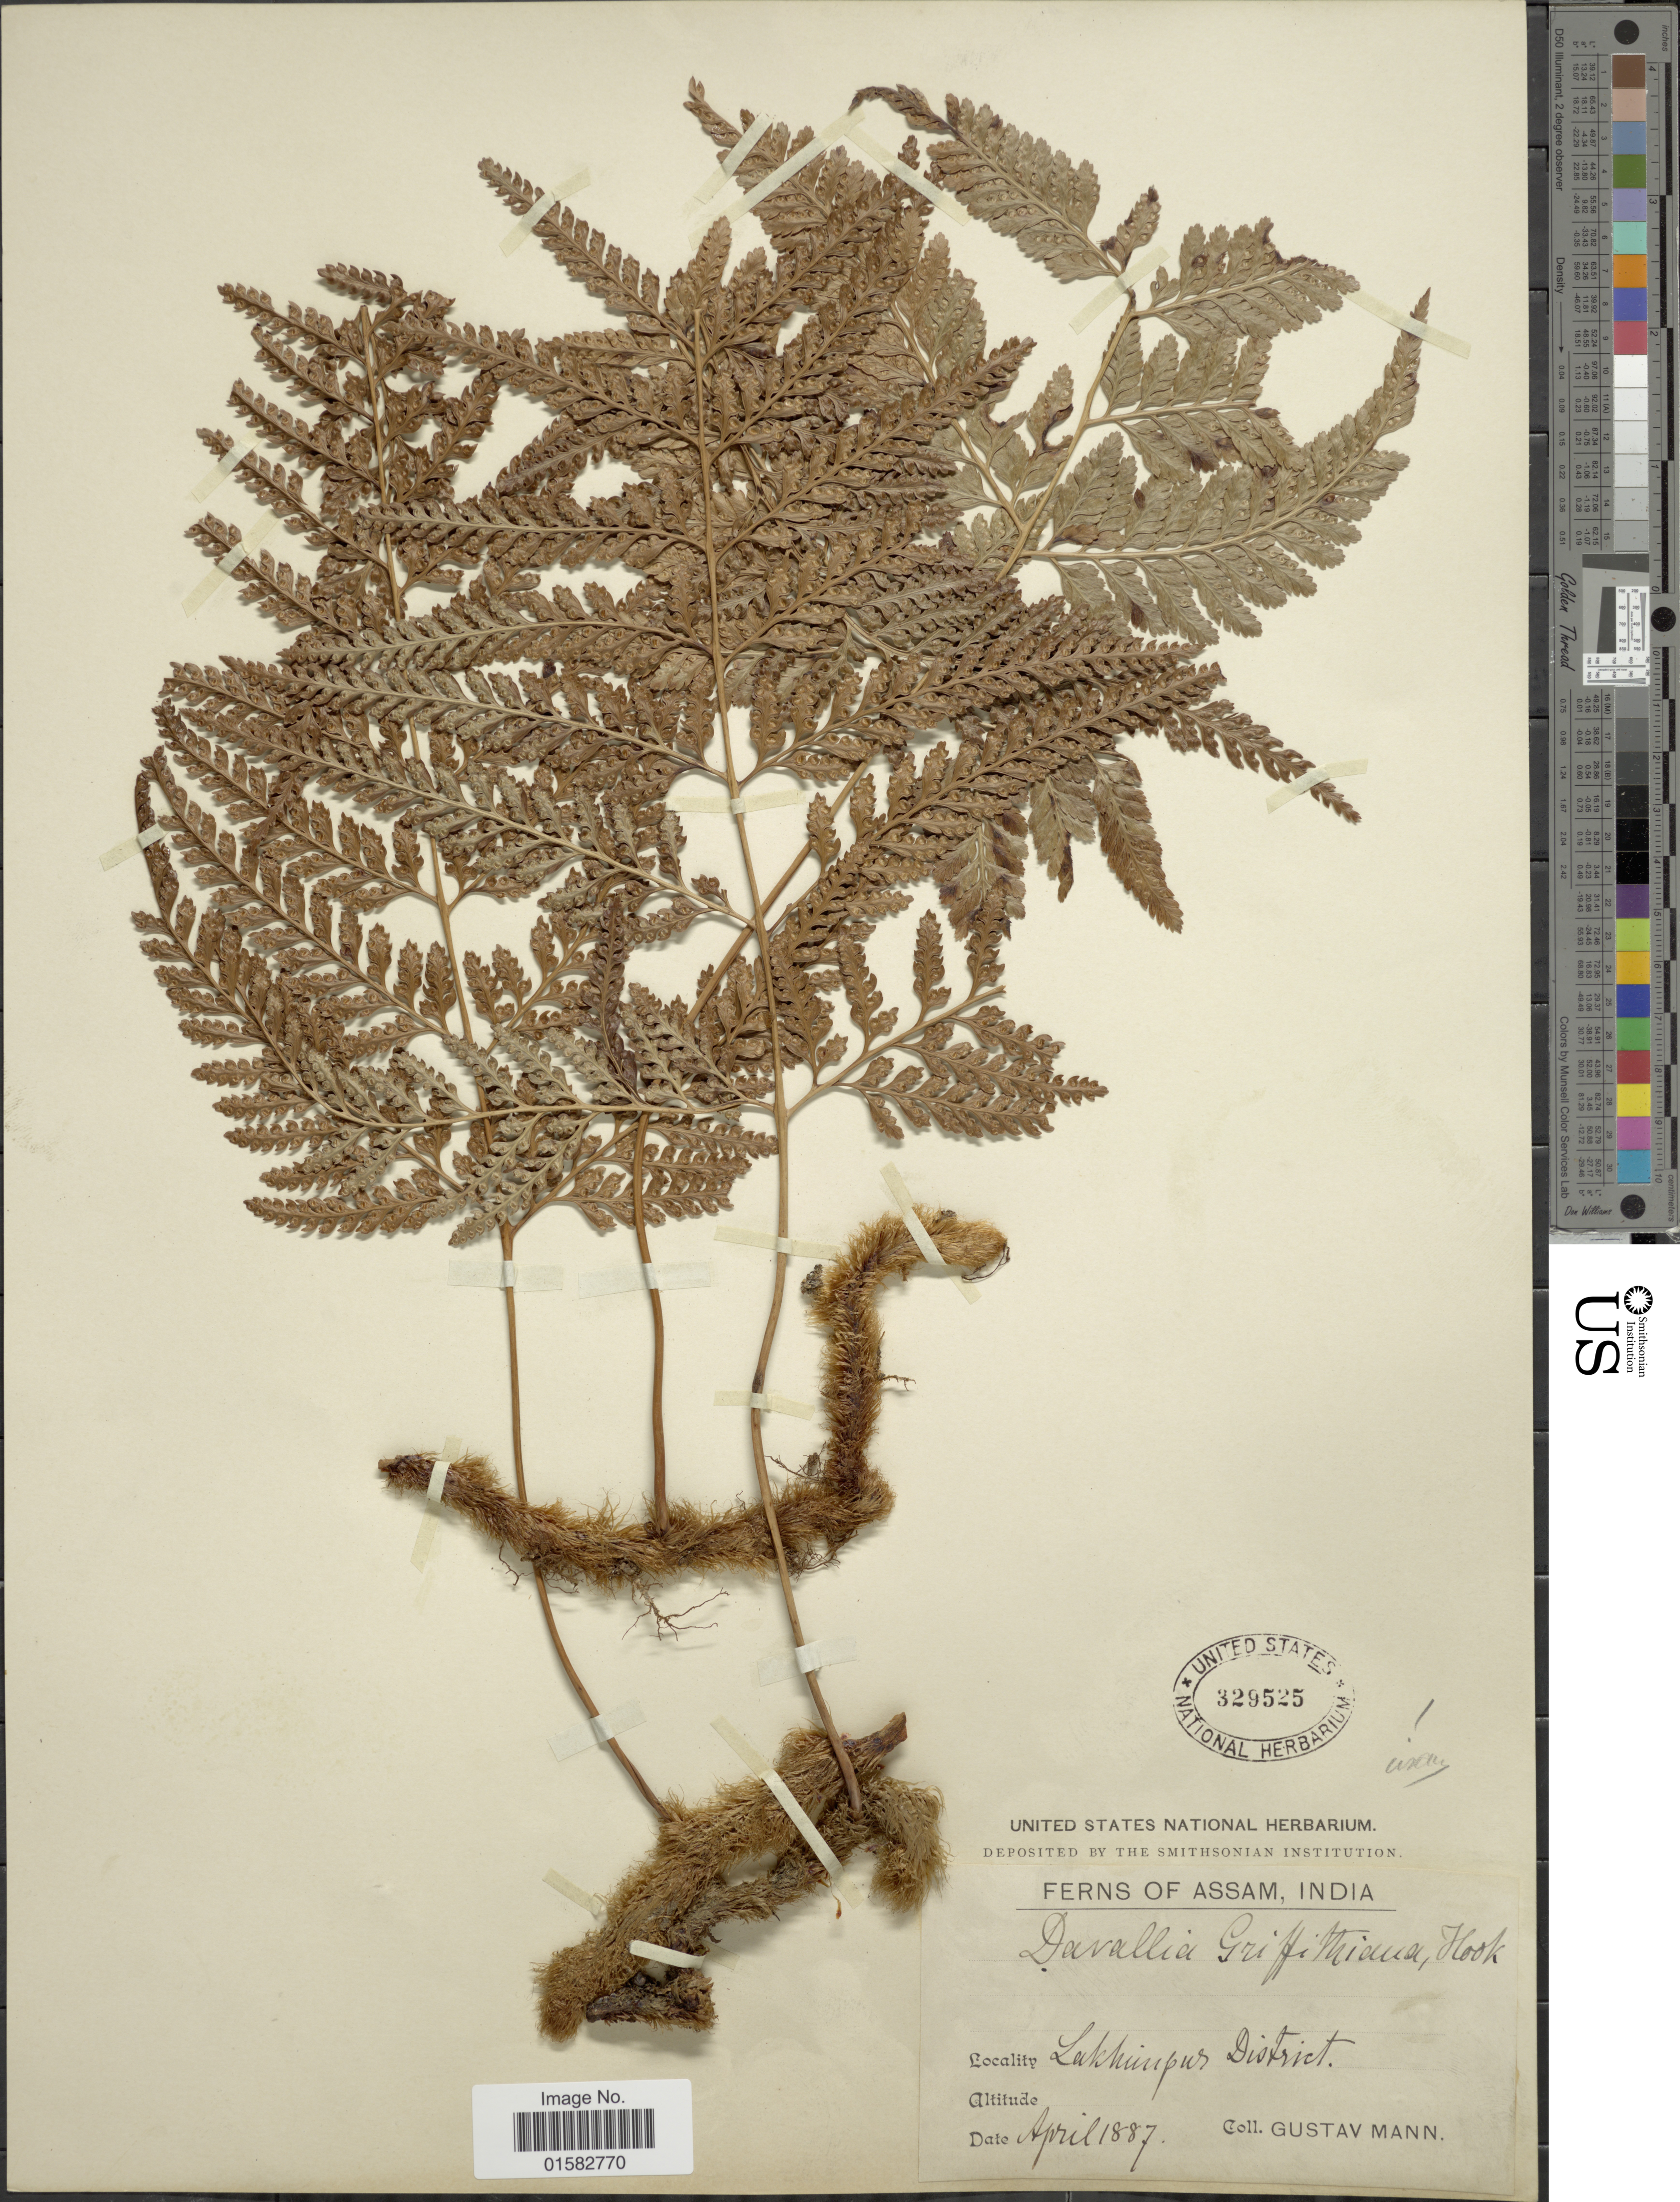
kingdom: Plantae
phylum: Tracheophyta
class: Polypodiopsida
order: Polypodiales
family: Davalliaceae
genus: Davallia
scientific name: Davallia griffithiana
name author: Hook.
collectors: G. Mann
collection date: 1887-04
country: India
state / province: Assam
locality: Assam, India, Lakkunpus District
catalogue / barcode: US 329525